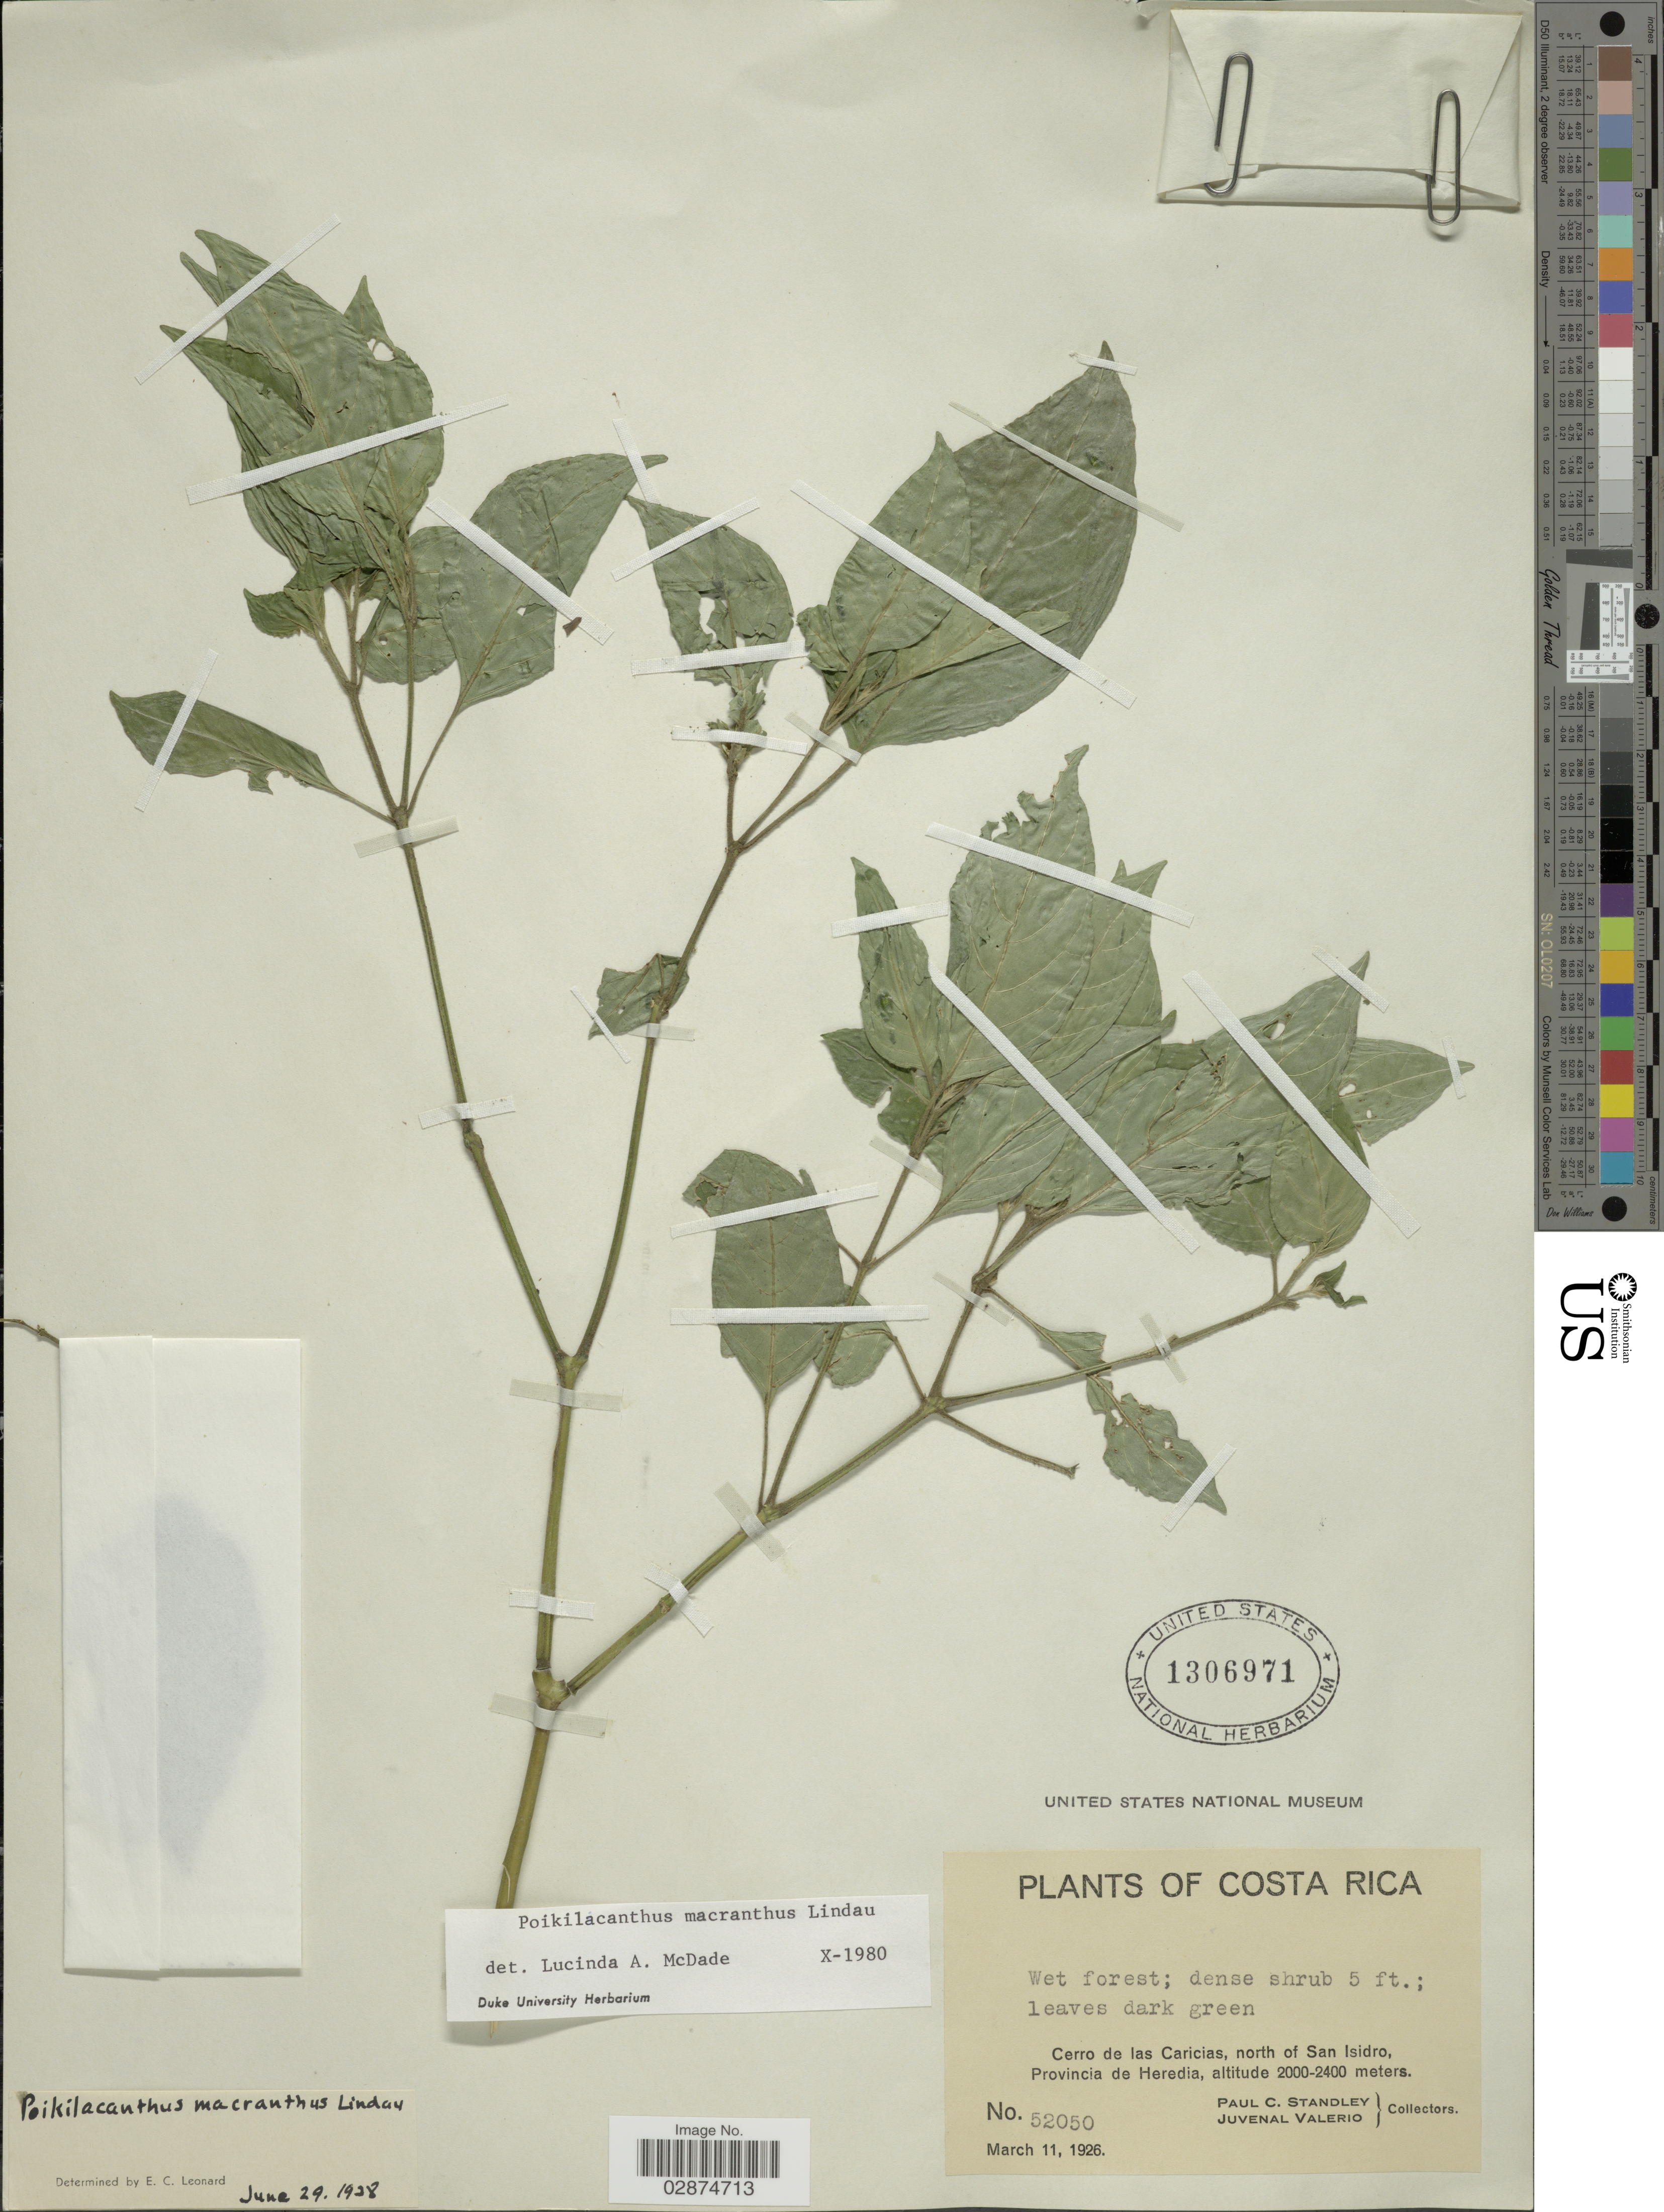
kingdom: Plantae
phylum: Tracheophyta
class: Magnoliopsida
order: Lamiales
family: Acanthaceae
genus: Poikilacanthus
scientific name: Poikilacanthus macranthus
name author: Lindau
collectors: P. C. Standley & J. Valerio R.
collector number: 52050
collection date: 1926-03-11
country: Costa Rica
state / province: Heredia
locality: Cerro de las Caricias, north of San Isidro, Provincia de Heredia.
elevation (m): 2000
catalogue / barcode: US 1306971